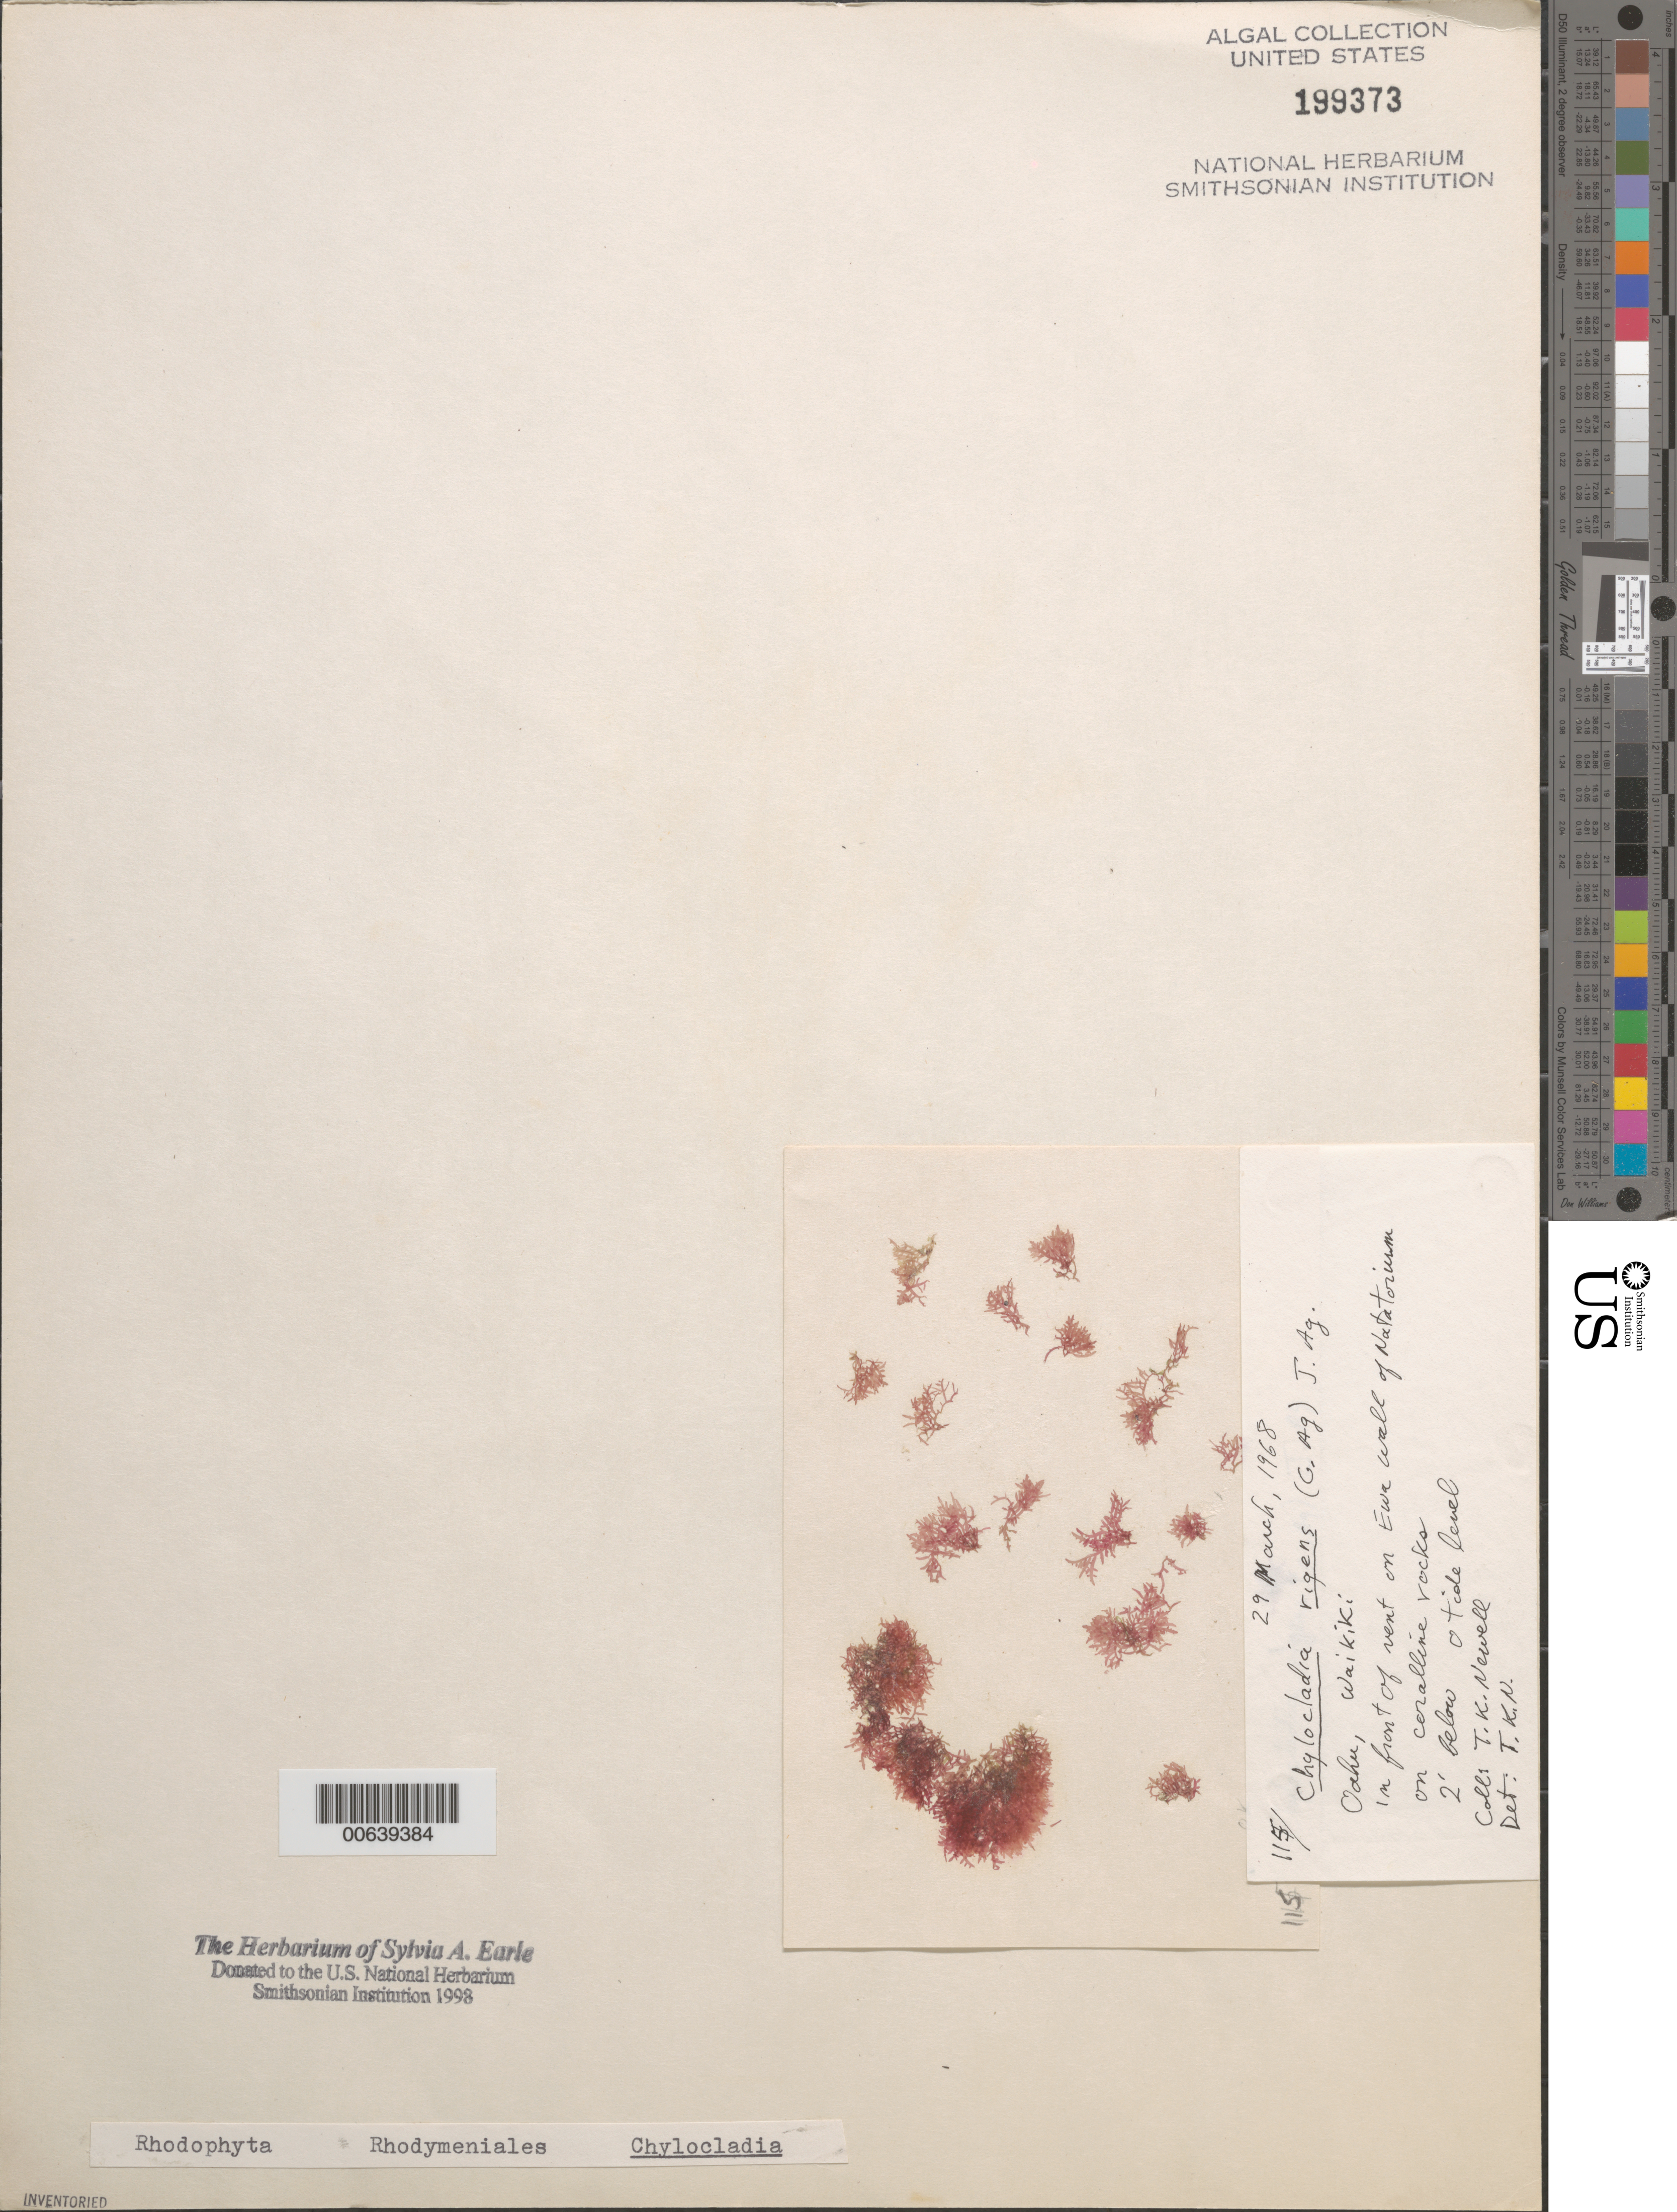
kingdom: Plantae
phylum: Rhodophyta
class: Florideophyceae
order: Rhodymeniales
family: Champiaceae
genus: Chylocladia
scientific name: Chylocladia rigens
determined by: Newell, Thomas K.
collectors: T. K. Newell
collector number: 115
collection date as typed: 29 Mar 1968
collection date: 1968-03-29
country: United States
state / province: Hawaii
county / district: Honolulu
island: Oahu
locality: Waikiki, Natatorium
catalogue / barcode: US 199373